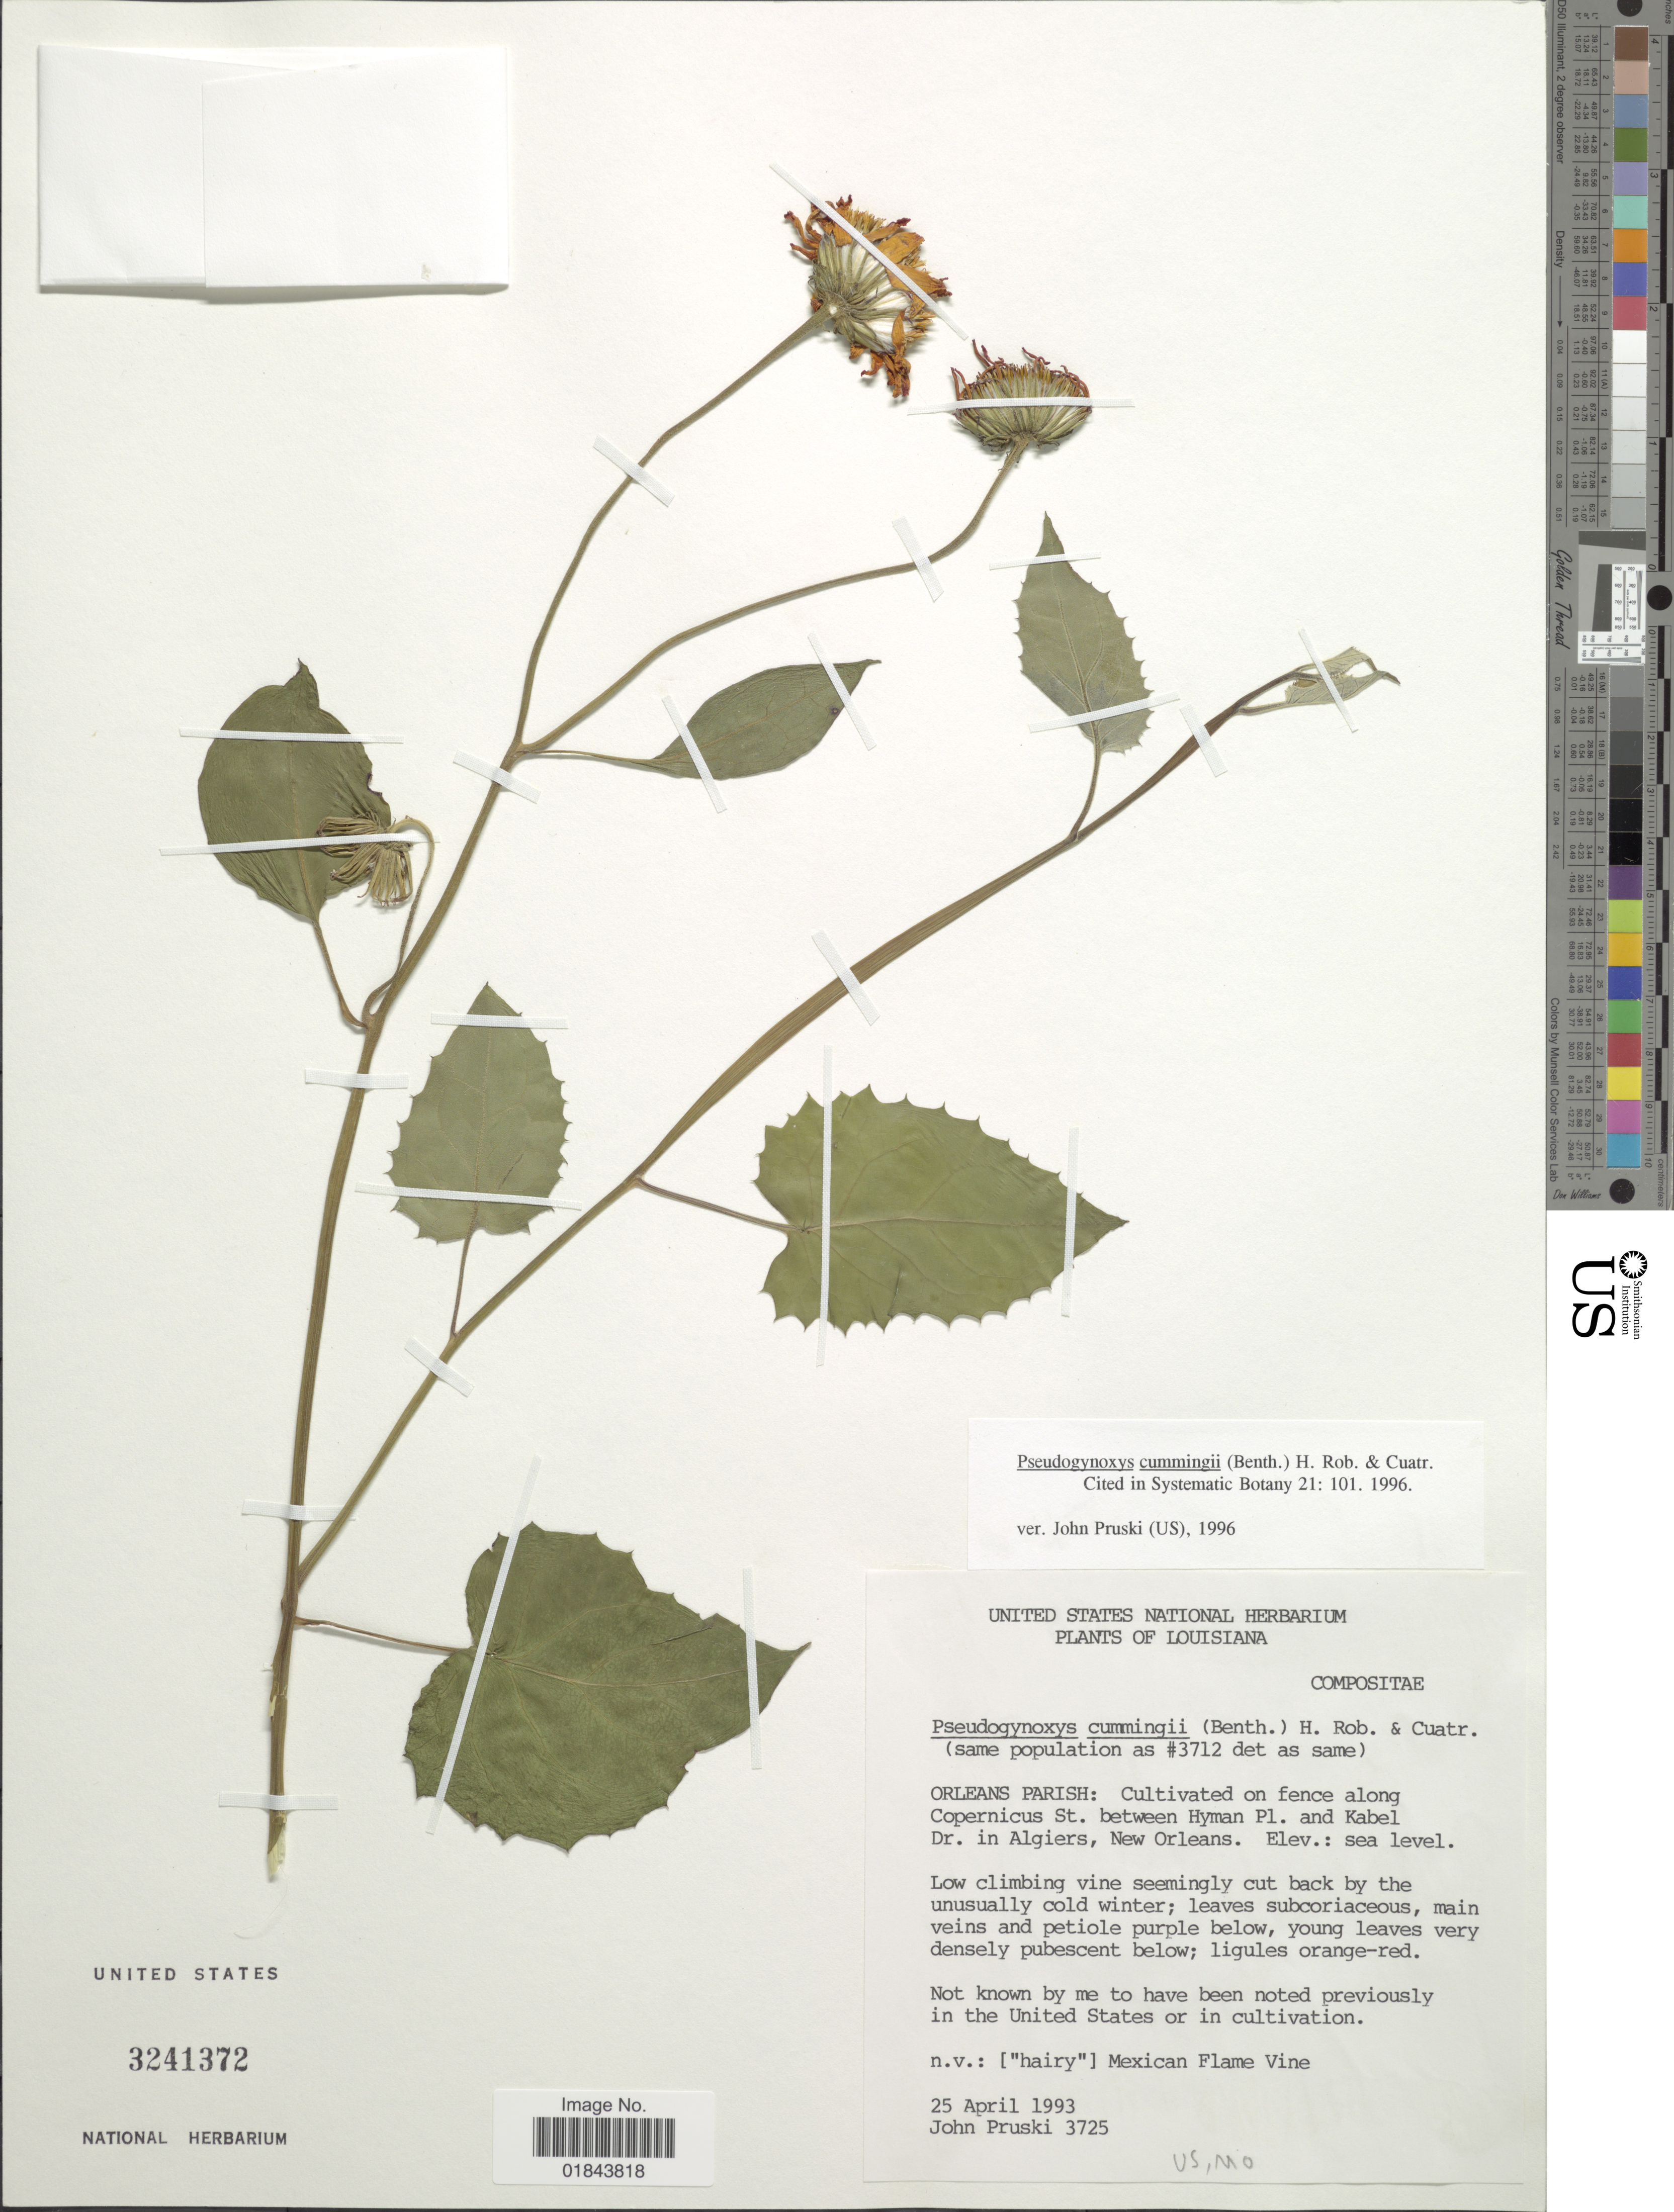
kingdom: Plantae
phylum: Tracheophyta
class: Magnoliopsida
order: Asterales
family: Asteraceae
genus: Pseudogynoxys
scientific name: Pseudogynoxys cummingii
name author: (Benth.) H. Rob. & Cuatrec.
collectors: J. F. Pruski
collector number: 3725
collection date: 1993-04-25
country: United States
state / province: Louisiana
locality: Orleans Parish: Cultivated on a fence along Copernicus St. between Hyman Pl. and Kabel Dr. in Algiers, New Orleans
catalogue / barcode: US 3241372